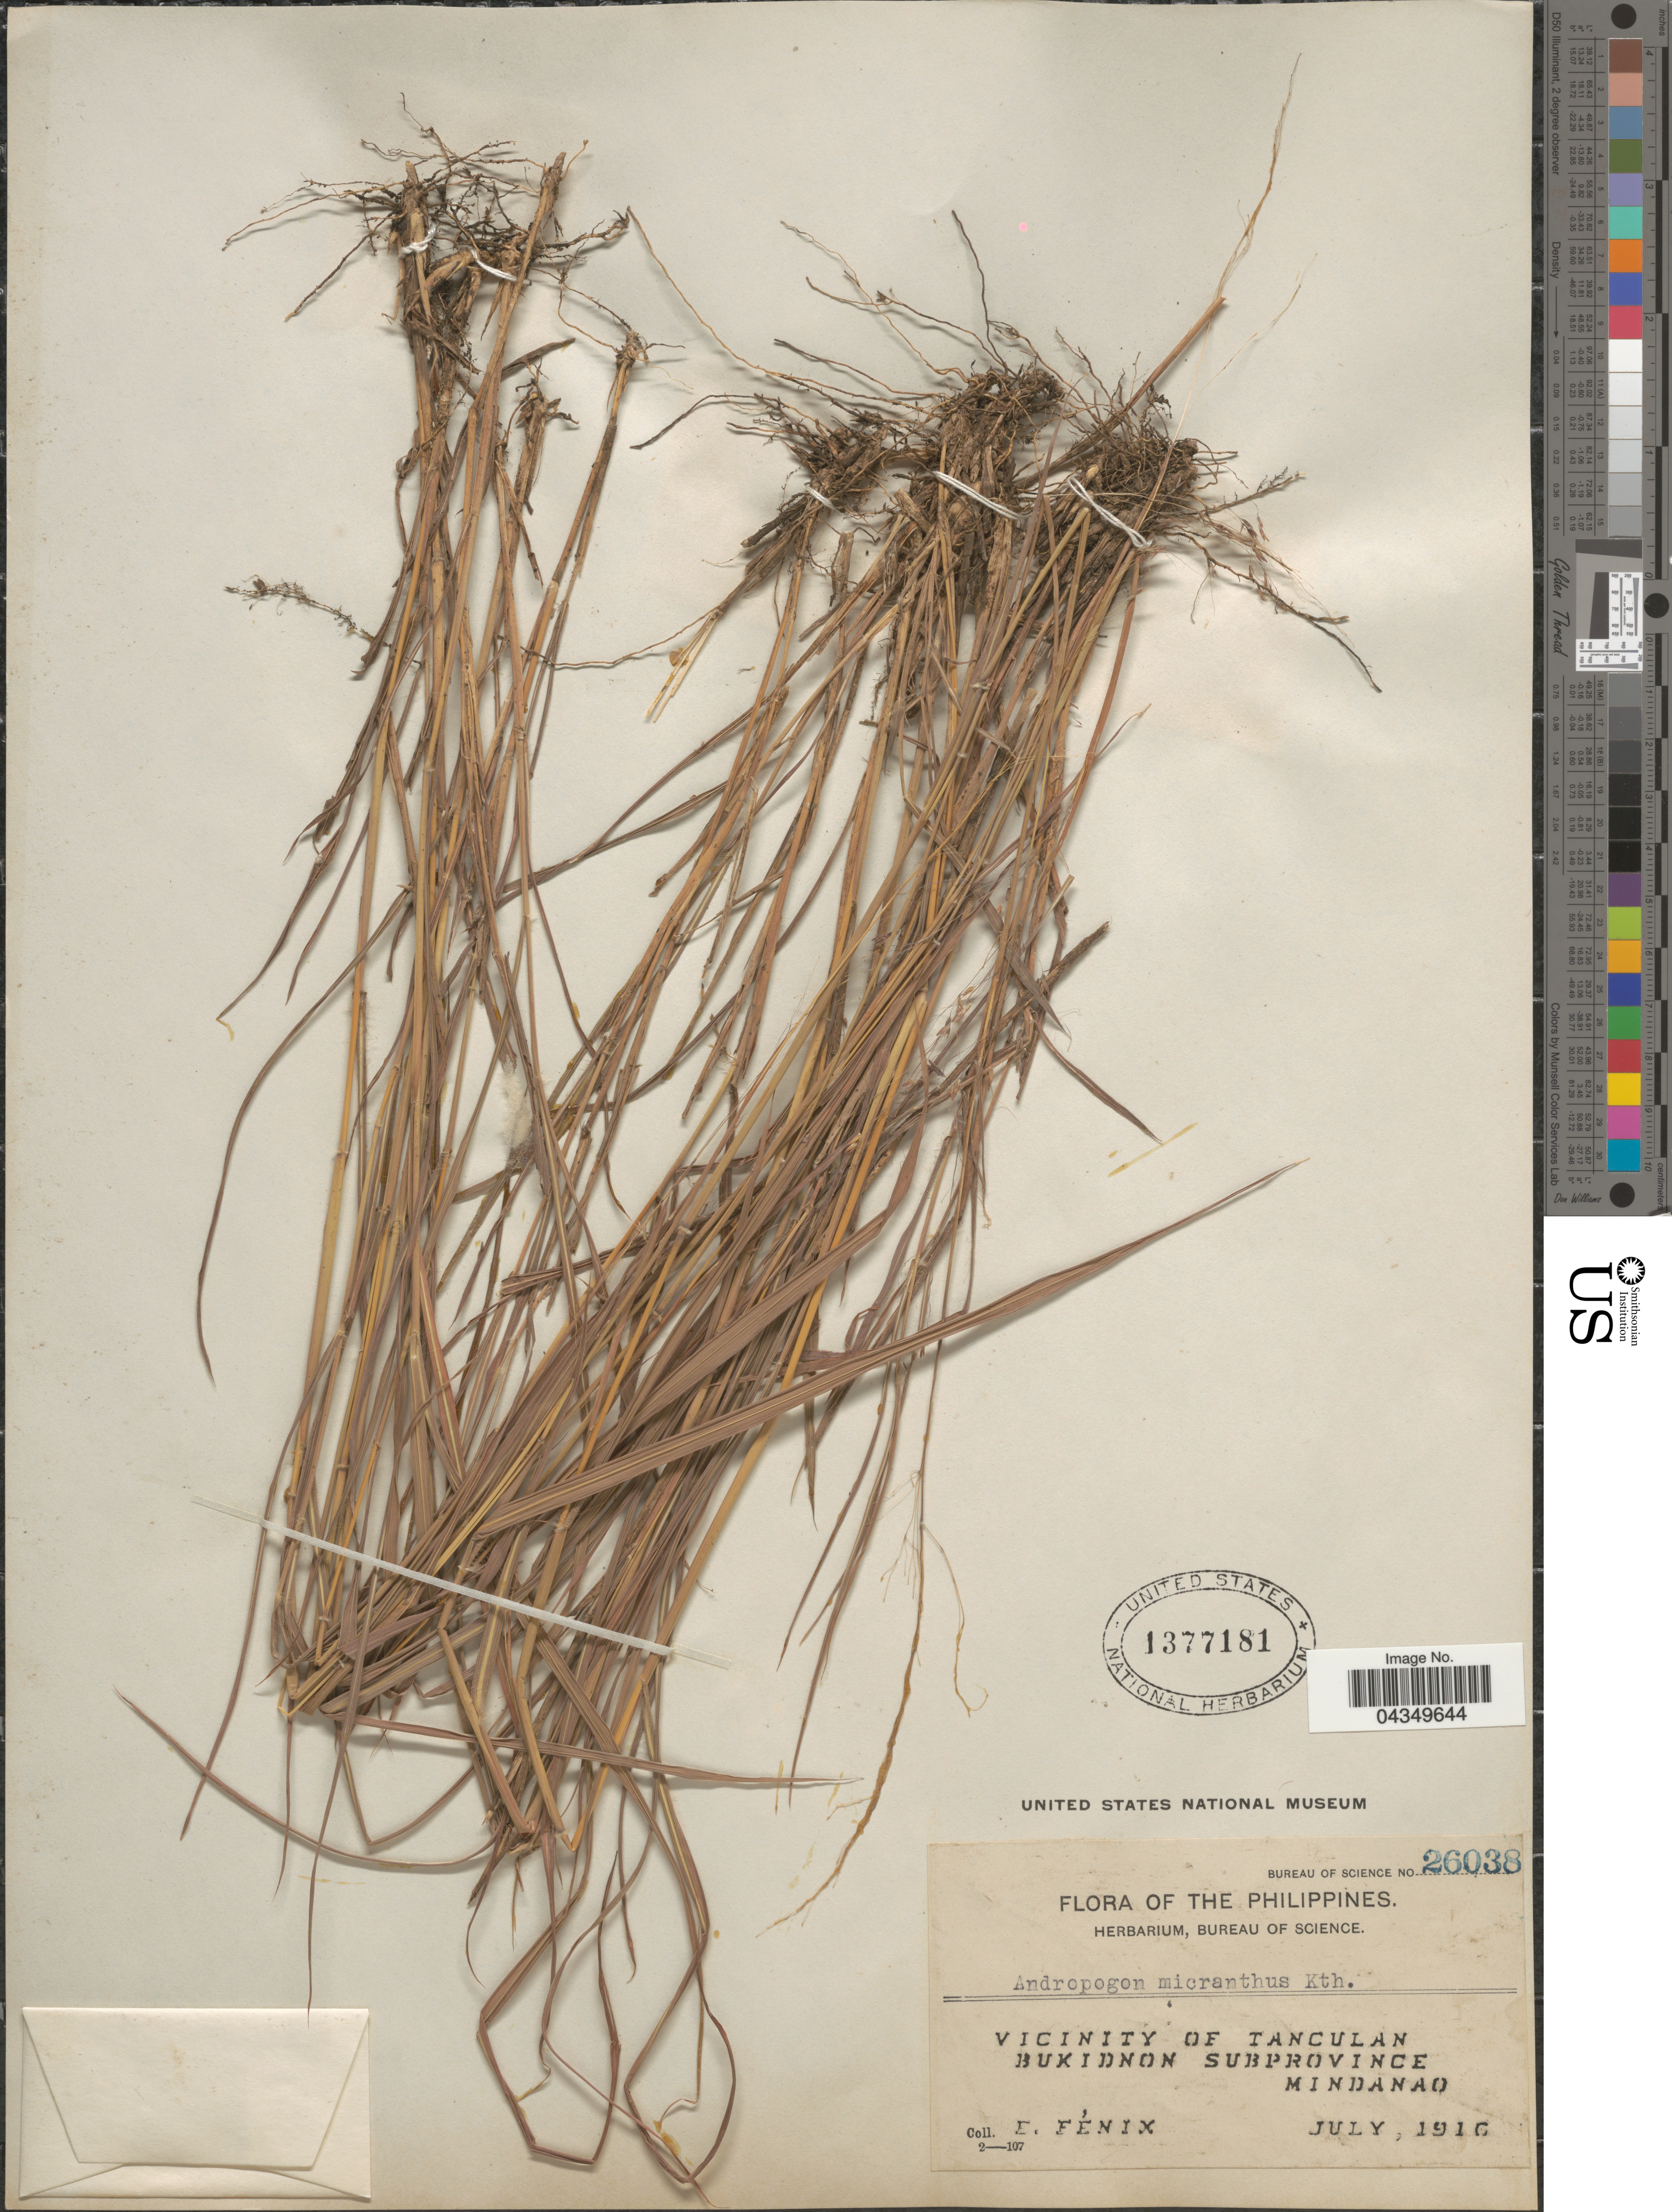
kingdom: Plantae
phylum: Tracheophyta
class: Liliopsida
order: Poales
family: Poaceae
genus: Capillipedium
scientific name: Capillipedium parviflorum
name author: (R. Br.) Stapf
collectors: E. Fénix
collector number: Bureau of Science 26038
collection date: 1916-07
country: Philippines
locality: Vicinity of Tanculan. Bukidnon Subprovince. Mindanao.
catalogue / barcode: US 1377181